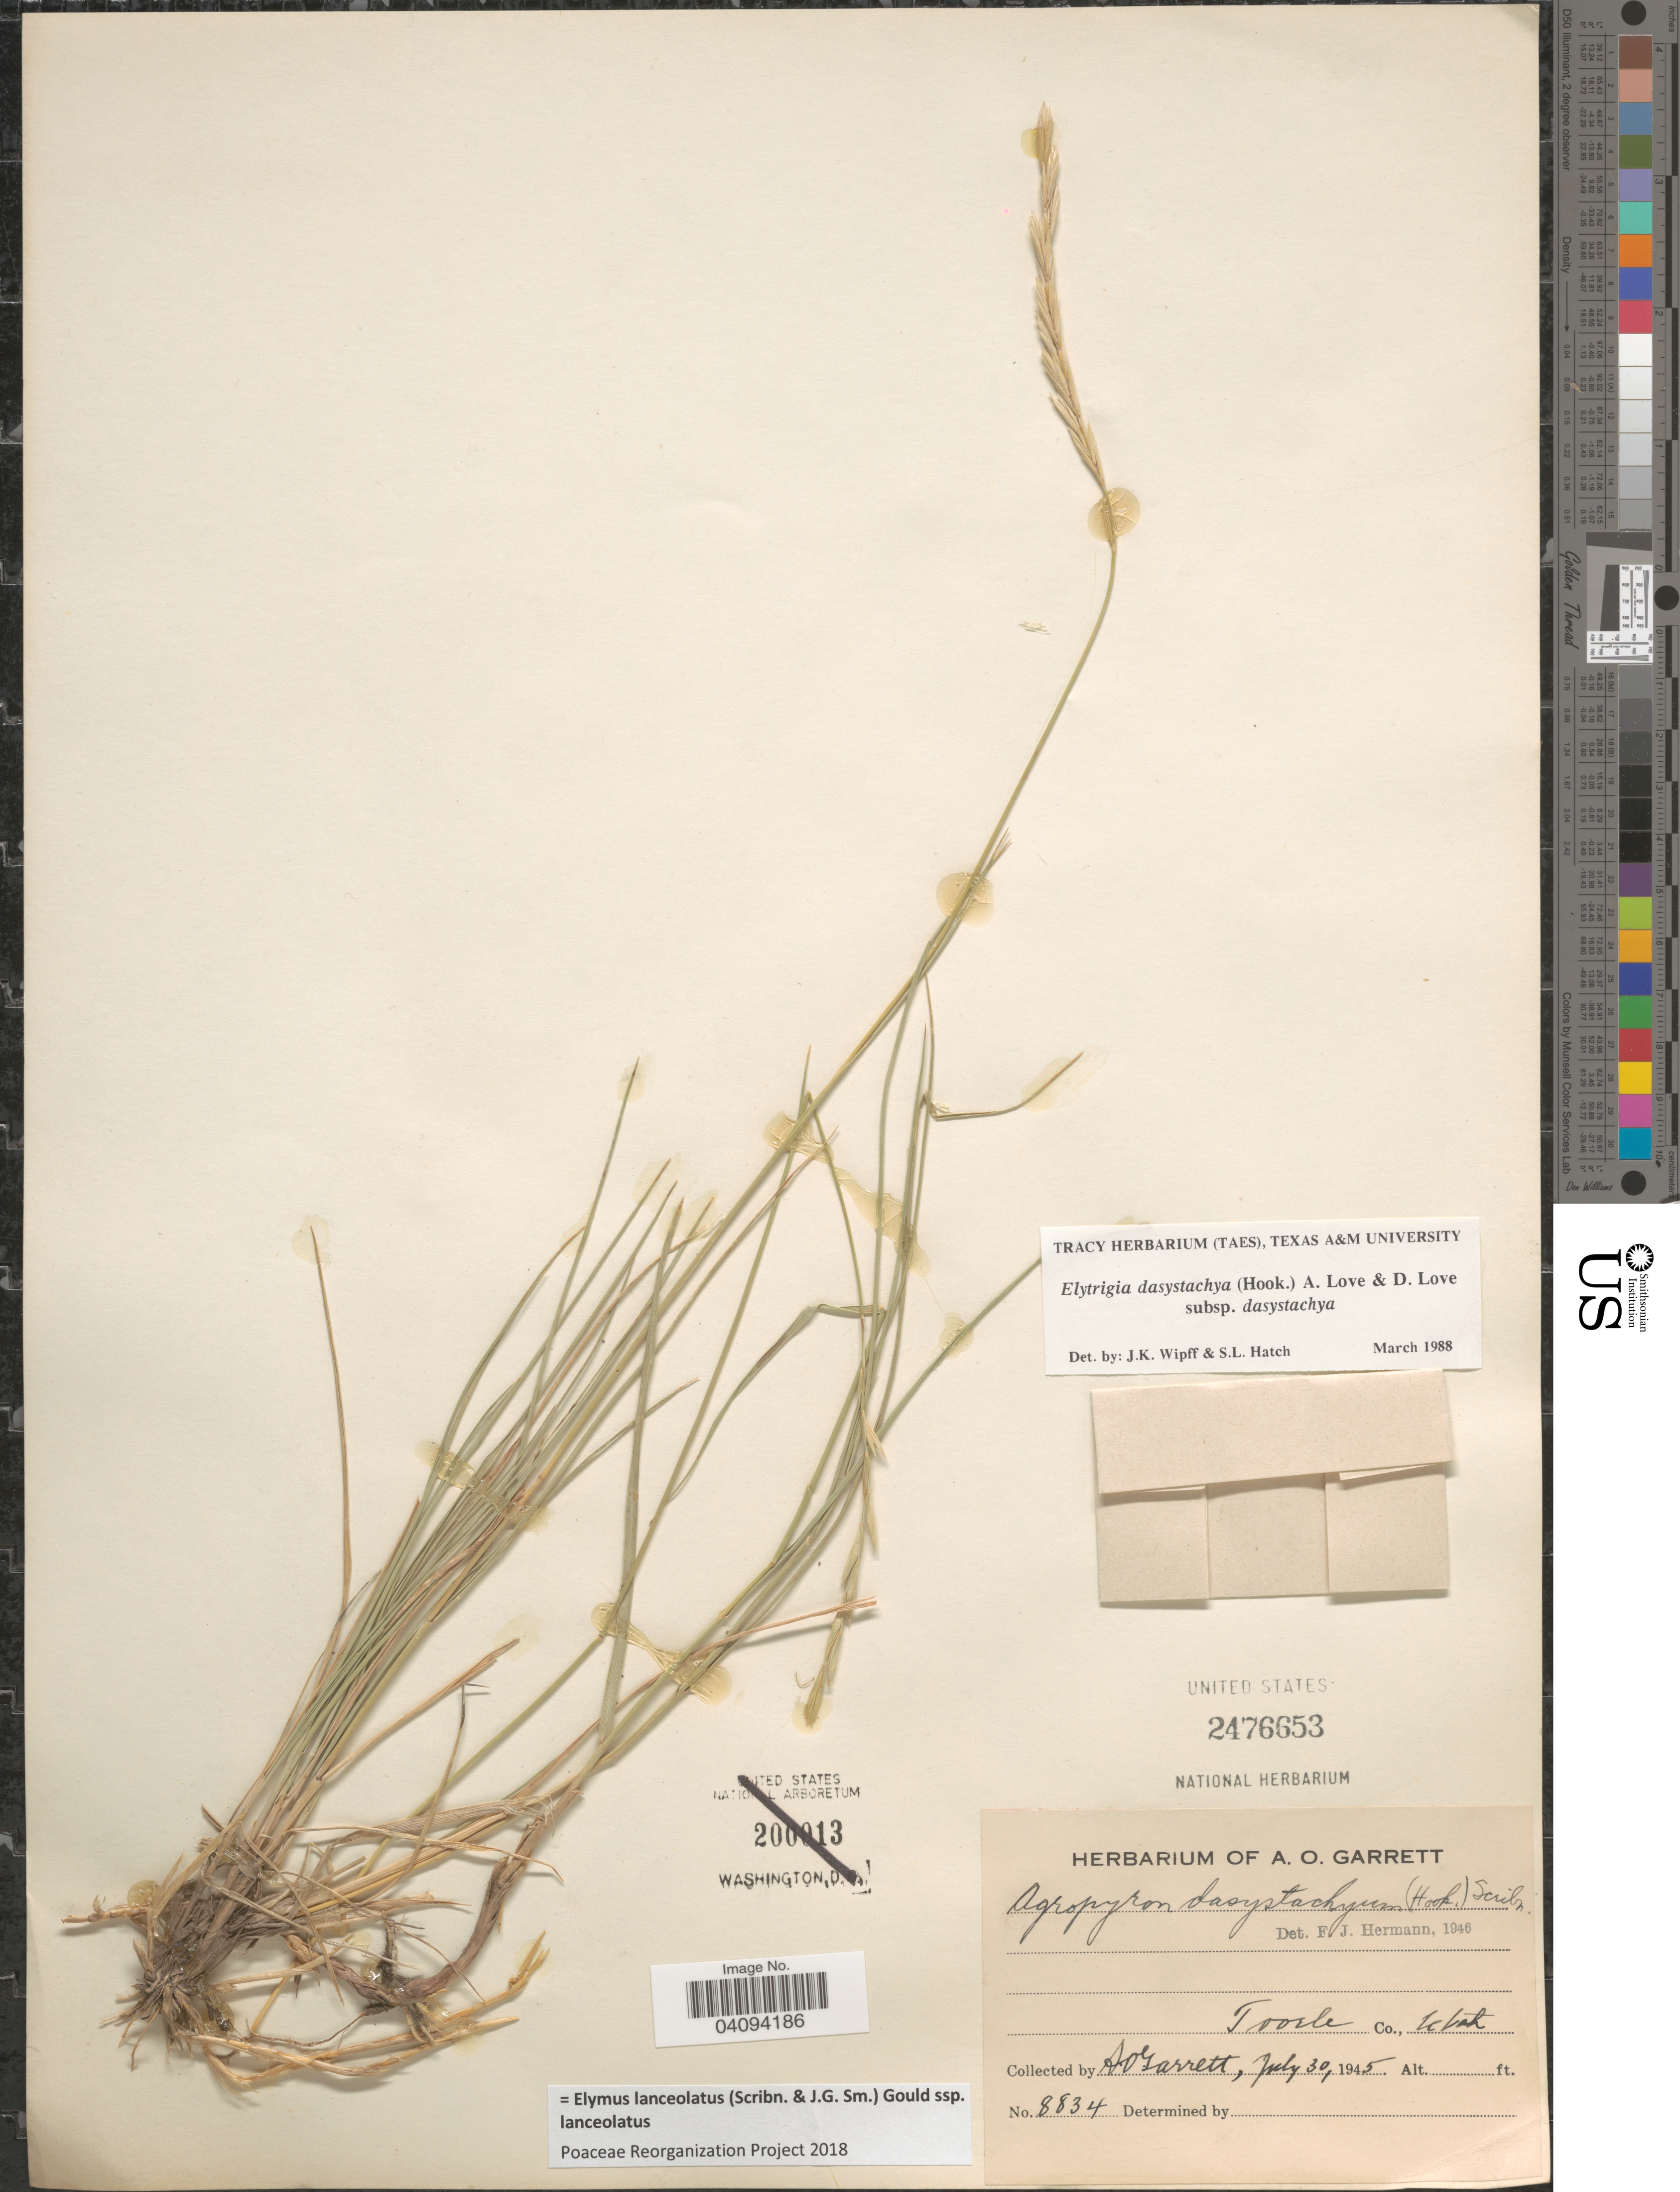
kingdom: Plantae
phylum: Tracheophyta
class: Liliopsida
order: Poales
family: Poaceae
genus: Elymus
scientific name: Elymus lanceolatus subsp. lanceolatus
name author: (Scribn. & J.G. Sm.) Gould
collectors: A. O. Garrett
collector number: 8834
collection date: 1945-07-30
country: United States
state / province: Utah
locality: Toorle Co.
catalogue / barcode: US 2476653